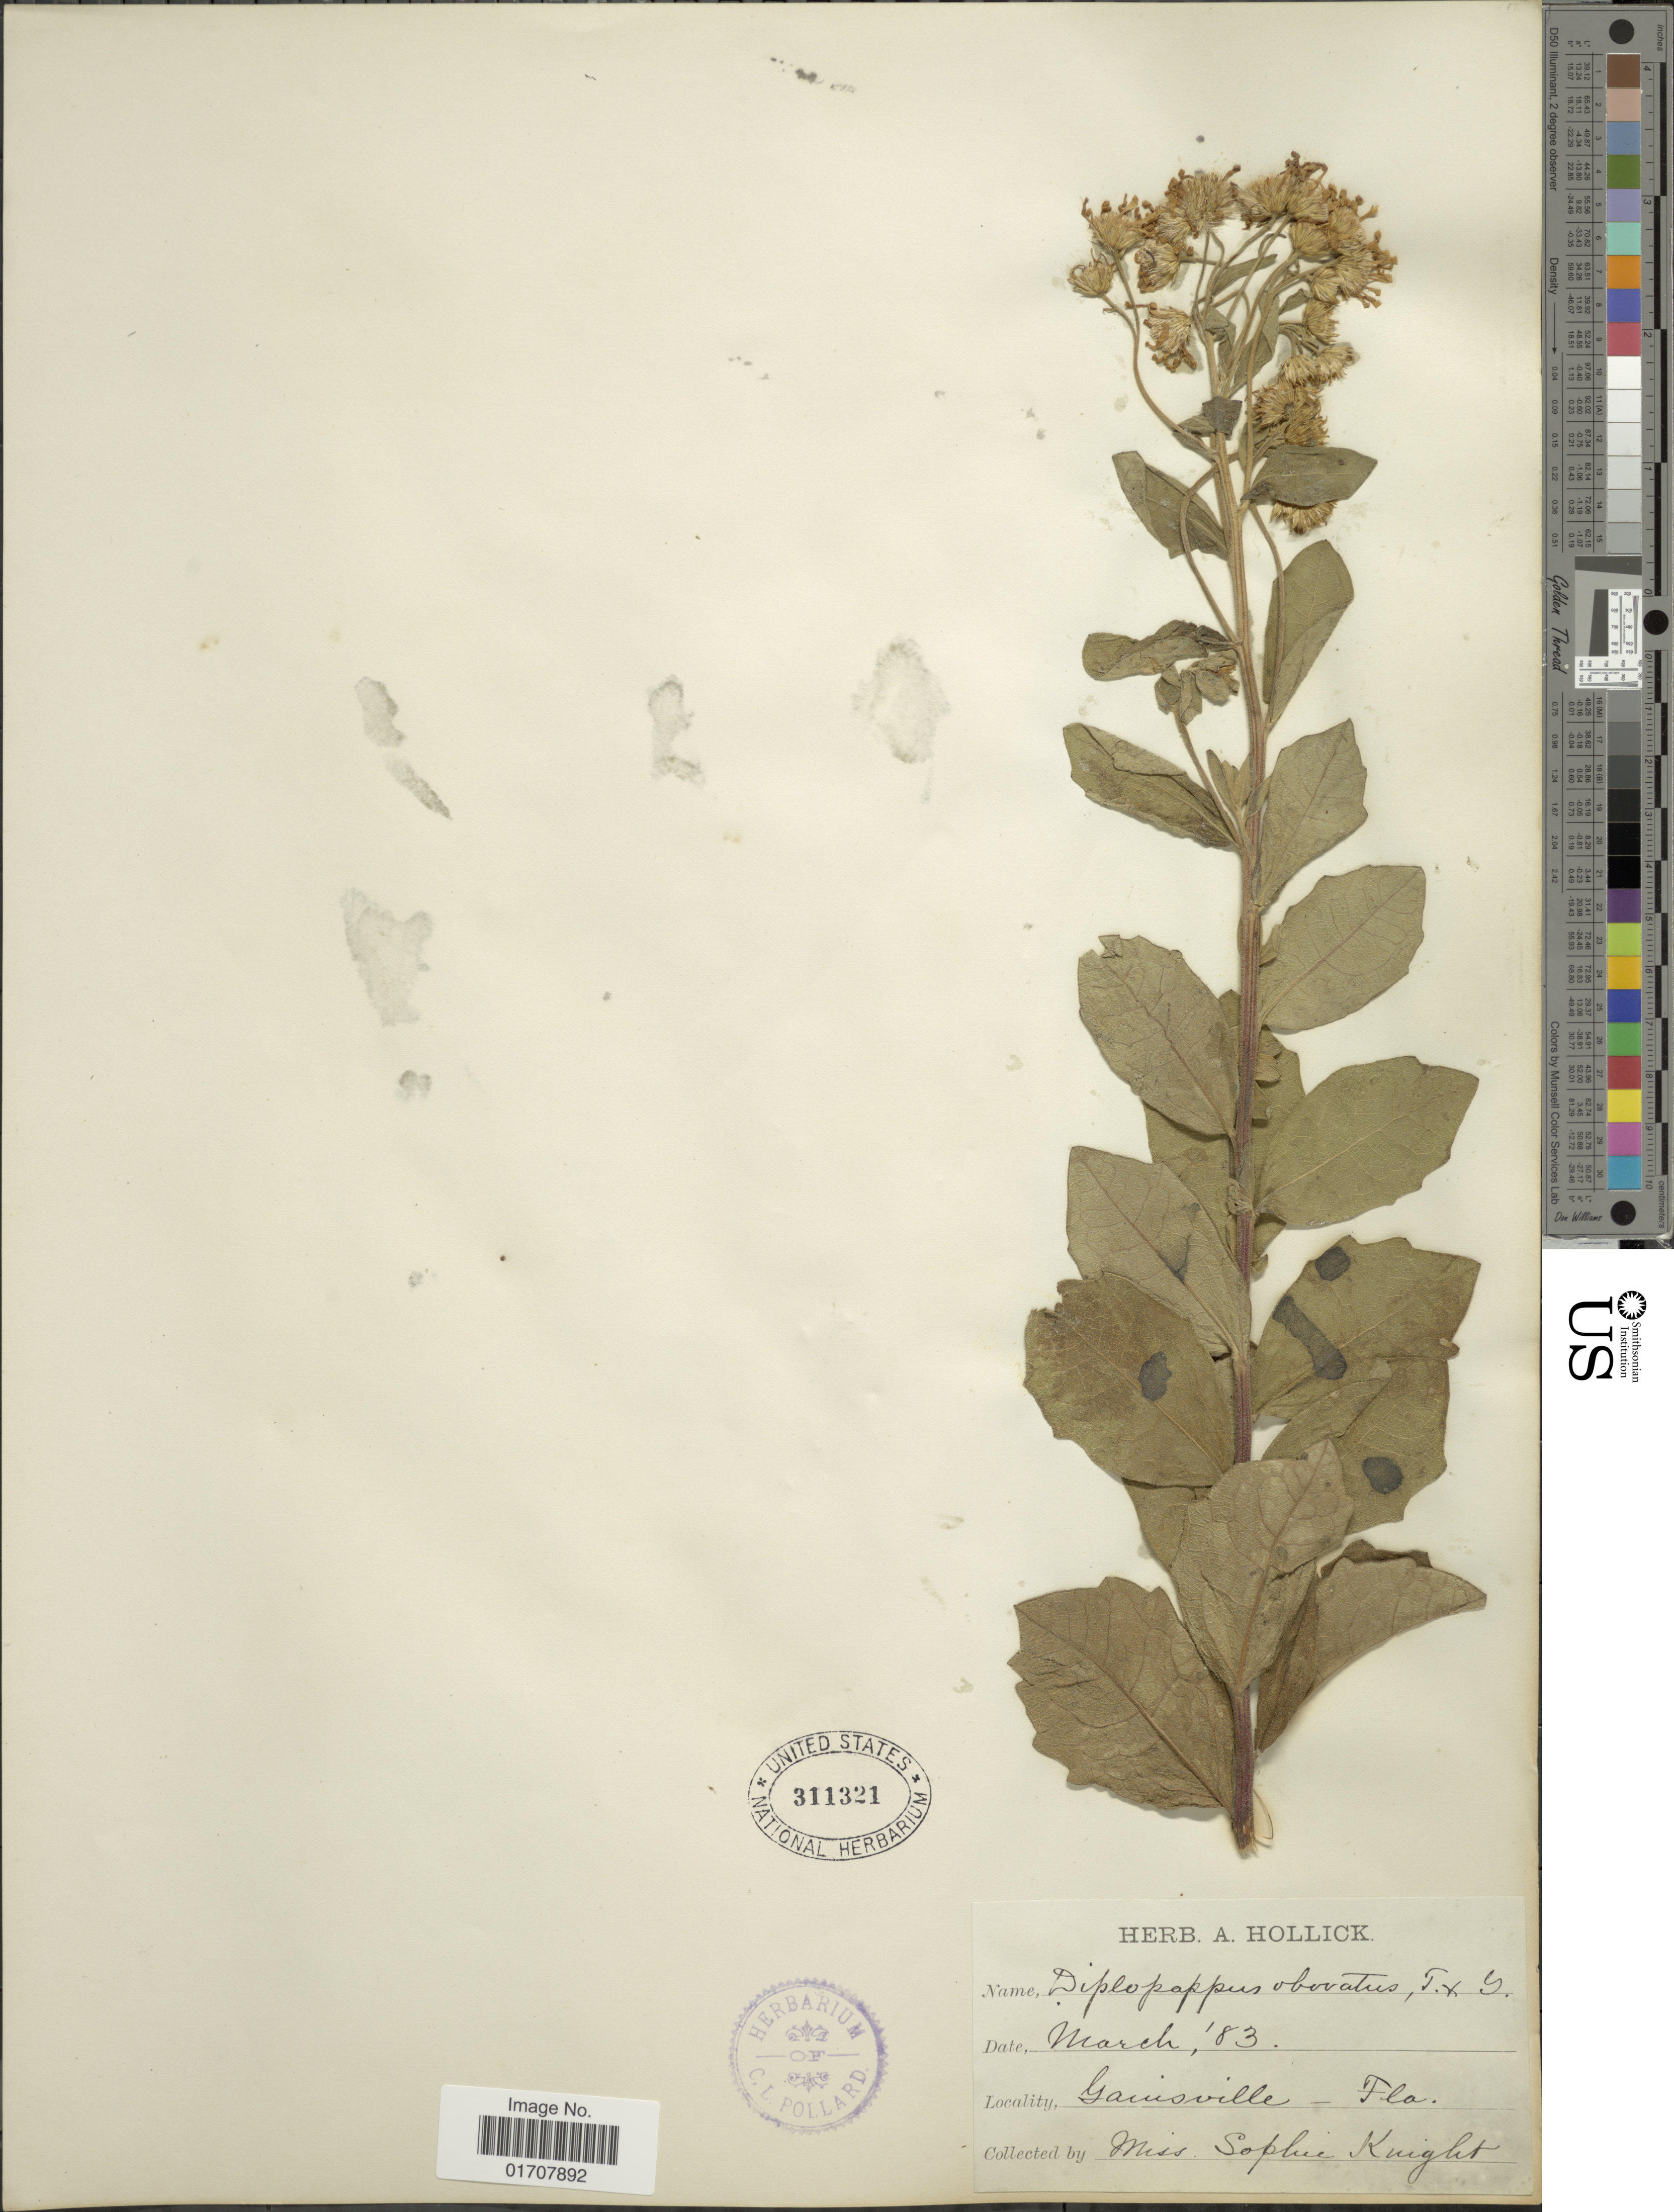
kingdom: Plantae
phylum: Tracheophyta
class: Magnoliopsida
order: Asterales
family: Asteraceae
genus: Oclemena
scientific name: Oclemena reticulata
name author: (Pursh) G.L. Nesom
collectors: S. Knight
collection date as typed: Transcribed d/m/y: /3/83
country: United States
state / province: Florida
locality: Gainesville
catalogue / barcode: US 311321